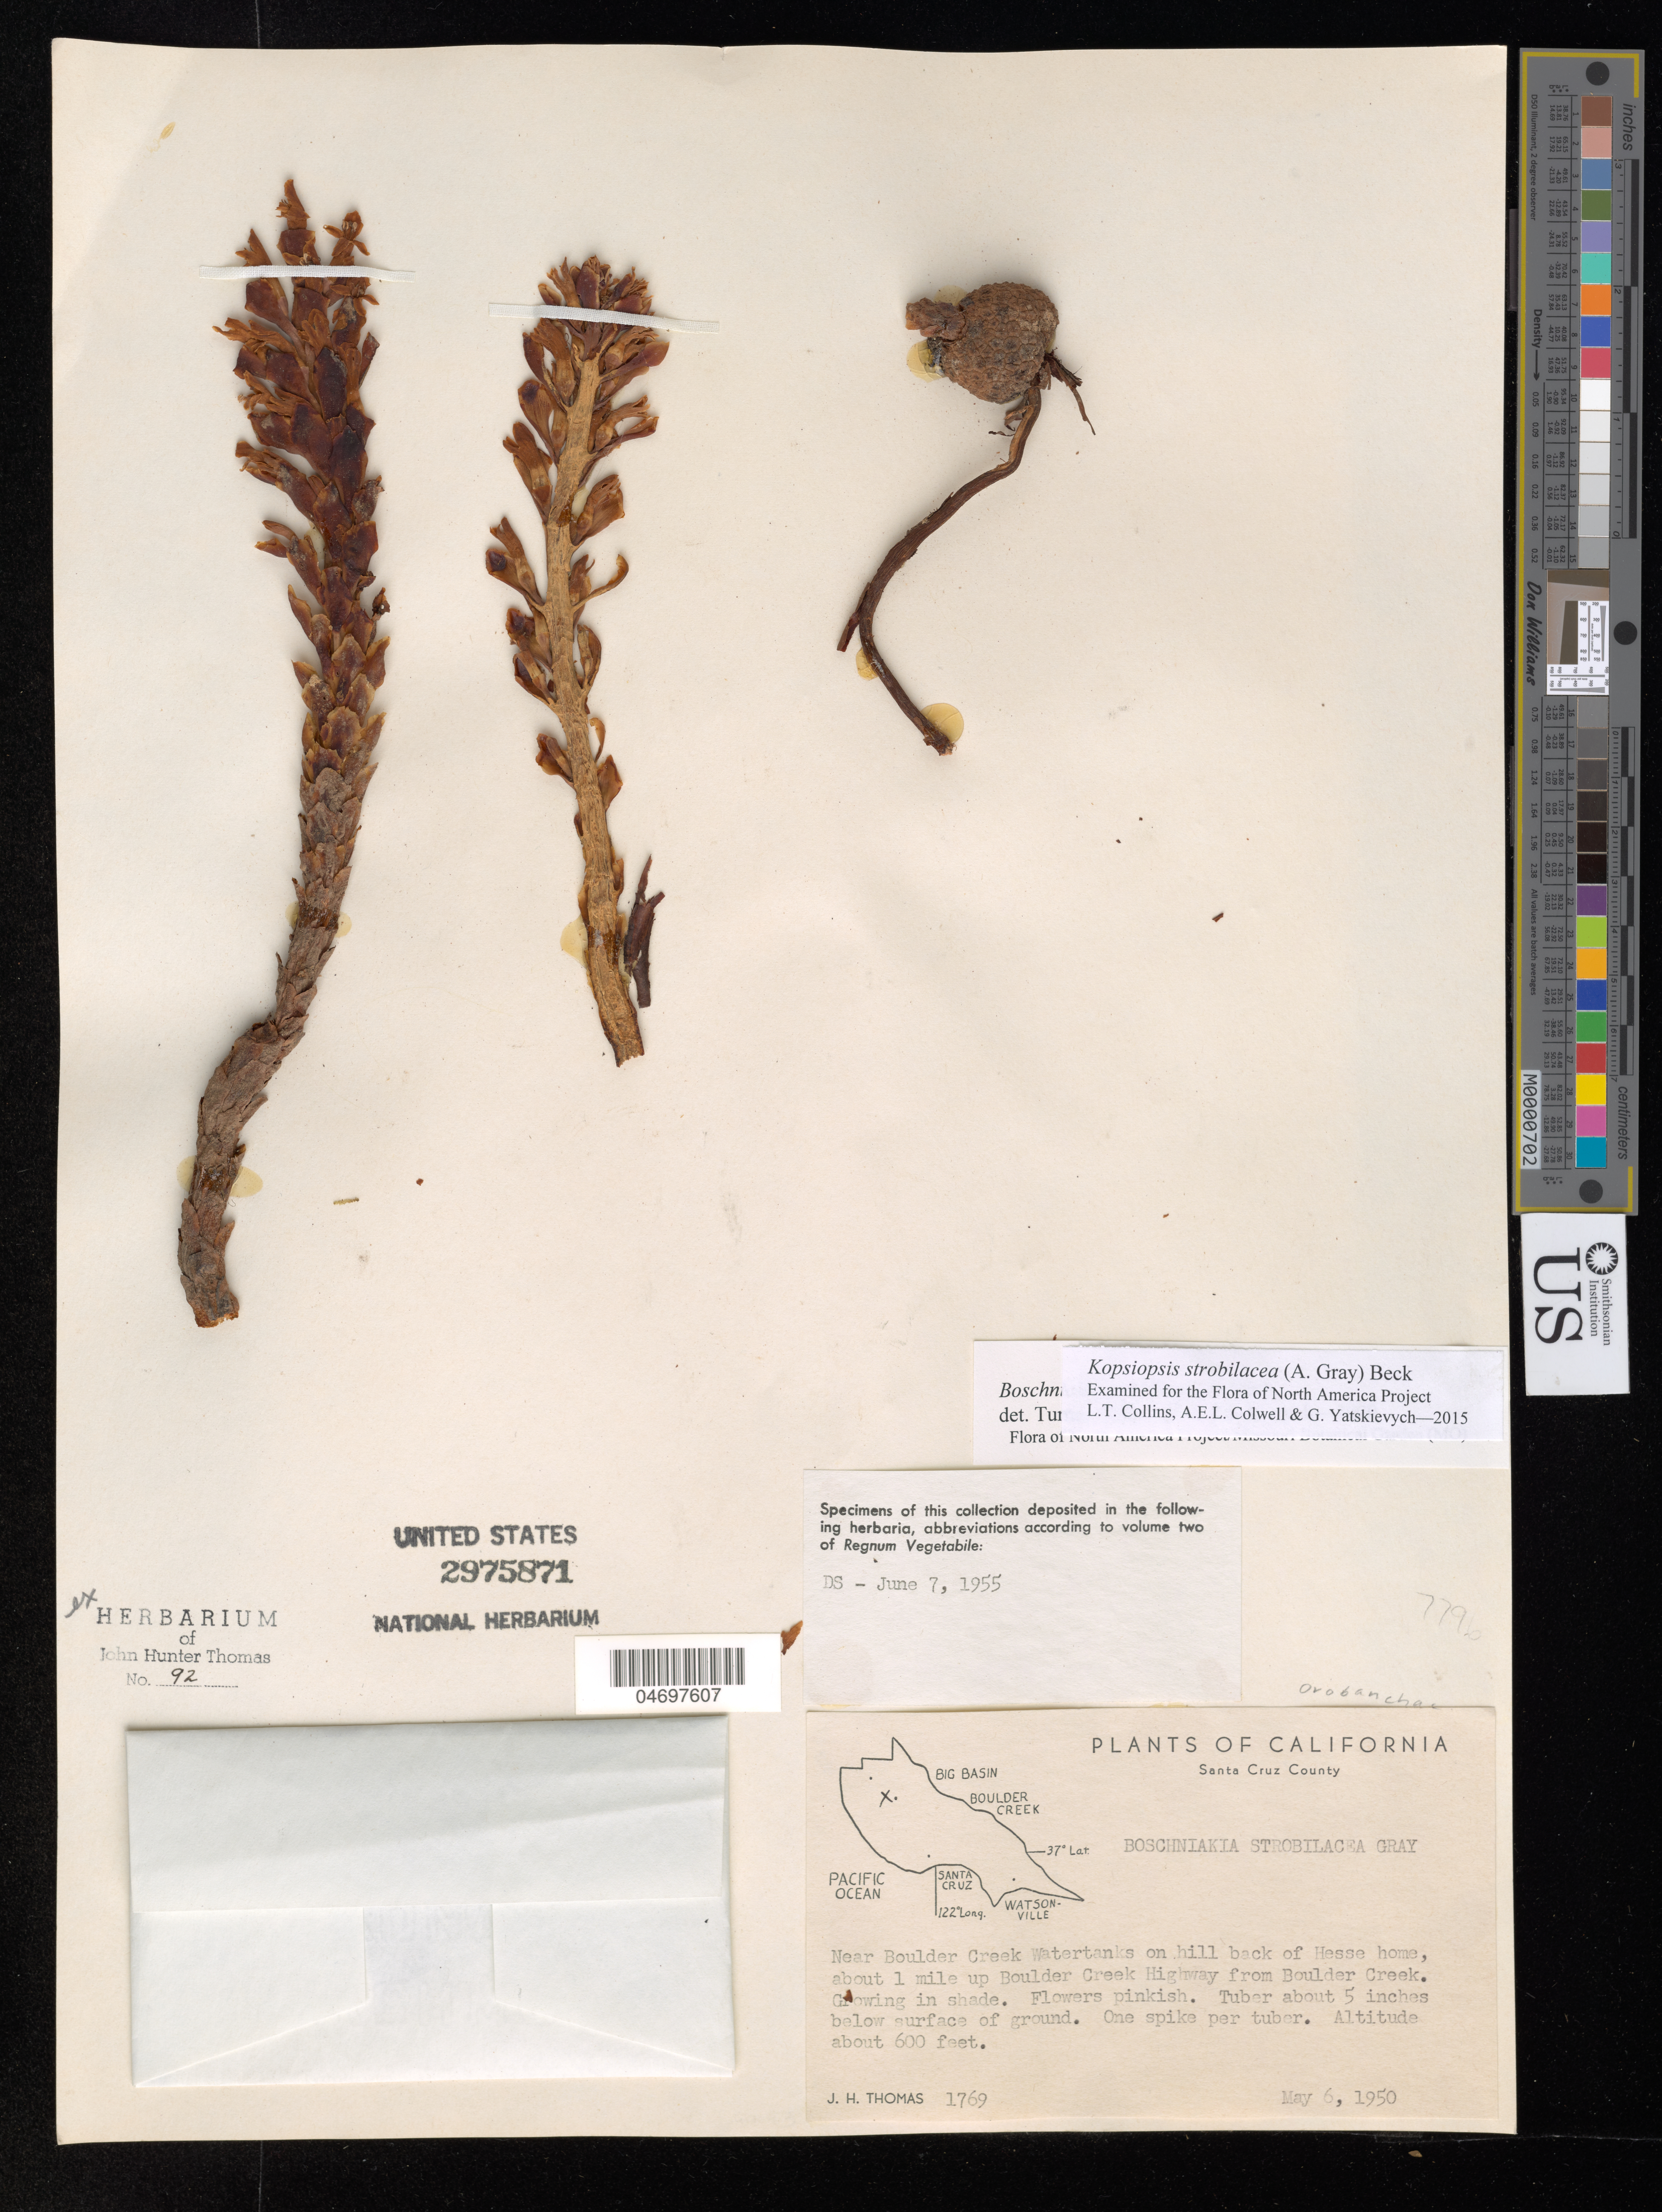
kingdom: Plantae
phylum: Tracheophyta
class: Magnoliopsida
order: Lamiales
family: Orobanchaceae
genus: Kopsiopsis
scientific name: Kopsiopsis strobilacea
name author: (A. Gray) Beck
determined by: Collins, L. T.; Colwell, A. E.; Yatskievych, G. A.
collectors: J. H. Thomas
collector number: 1769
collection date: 1950-05-06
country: United States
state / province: California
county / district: Santa Cruz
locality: Near Boulder Creek Watertanks on hill back of Hesse home, about 1 mi up Boulder creek Hwy from Boulder Creek.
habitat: Growing in shade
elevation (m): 183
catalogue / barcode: US 2975871